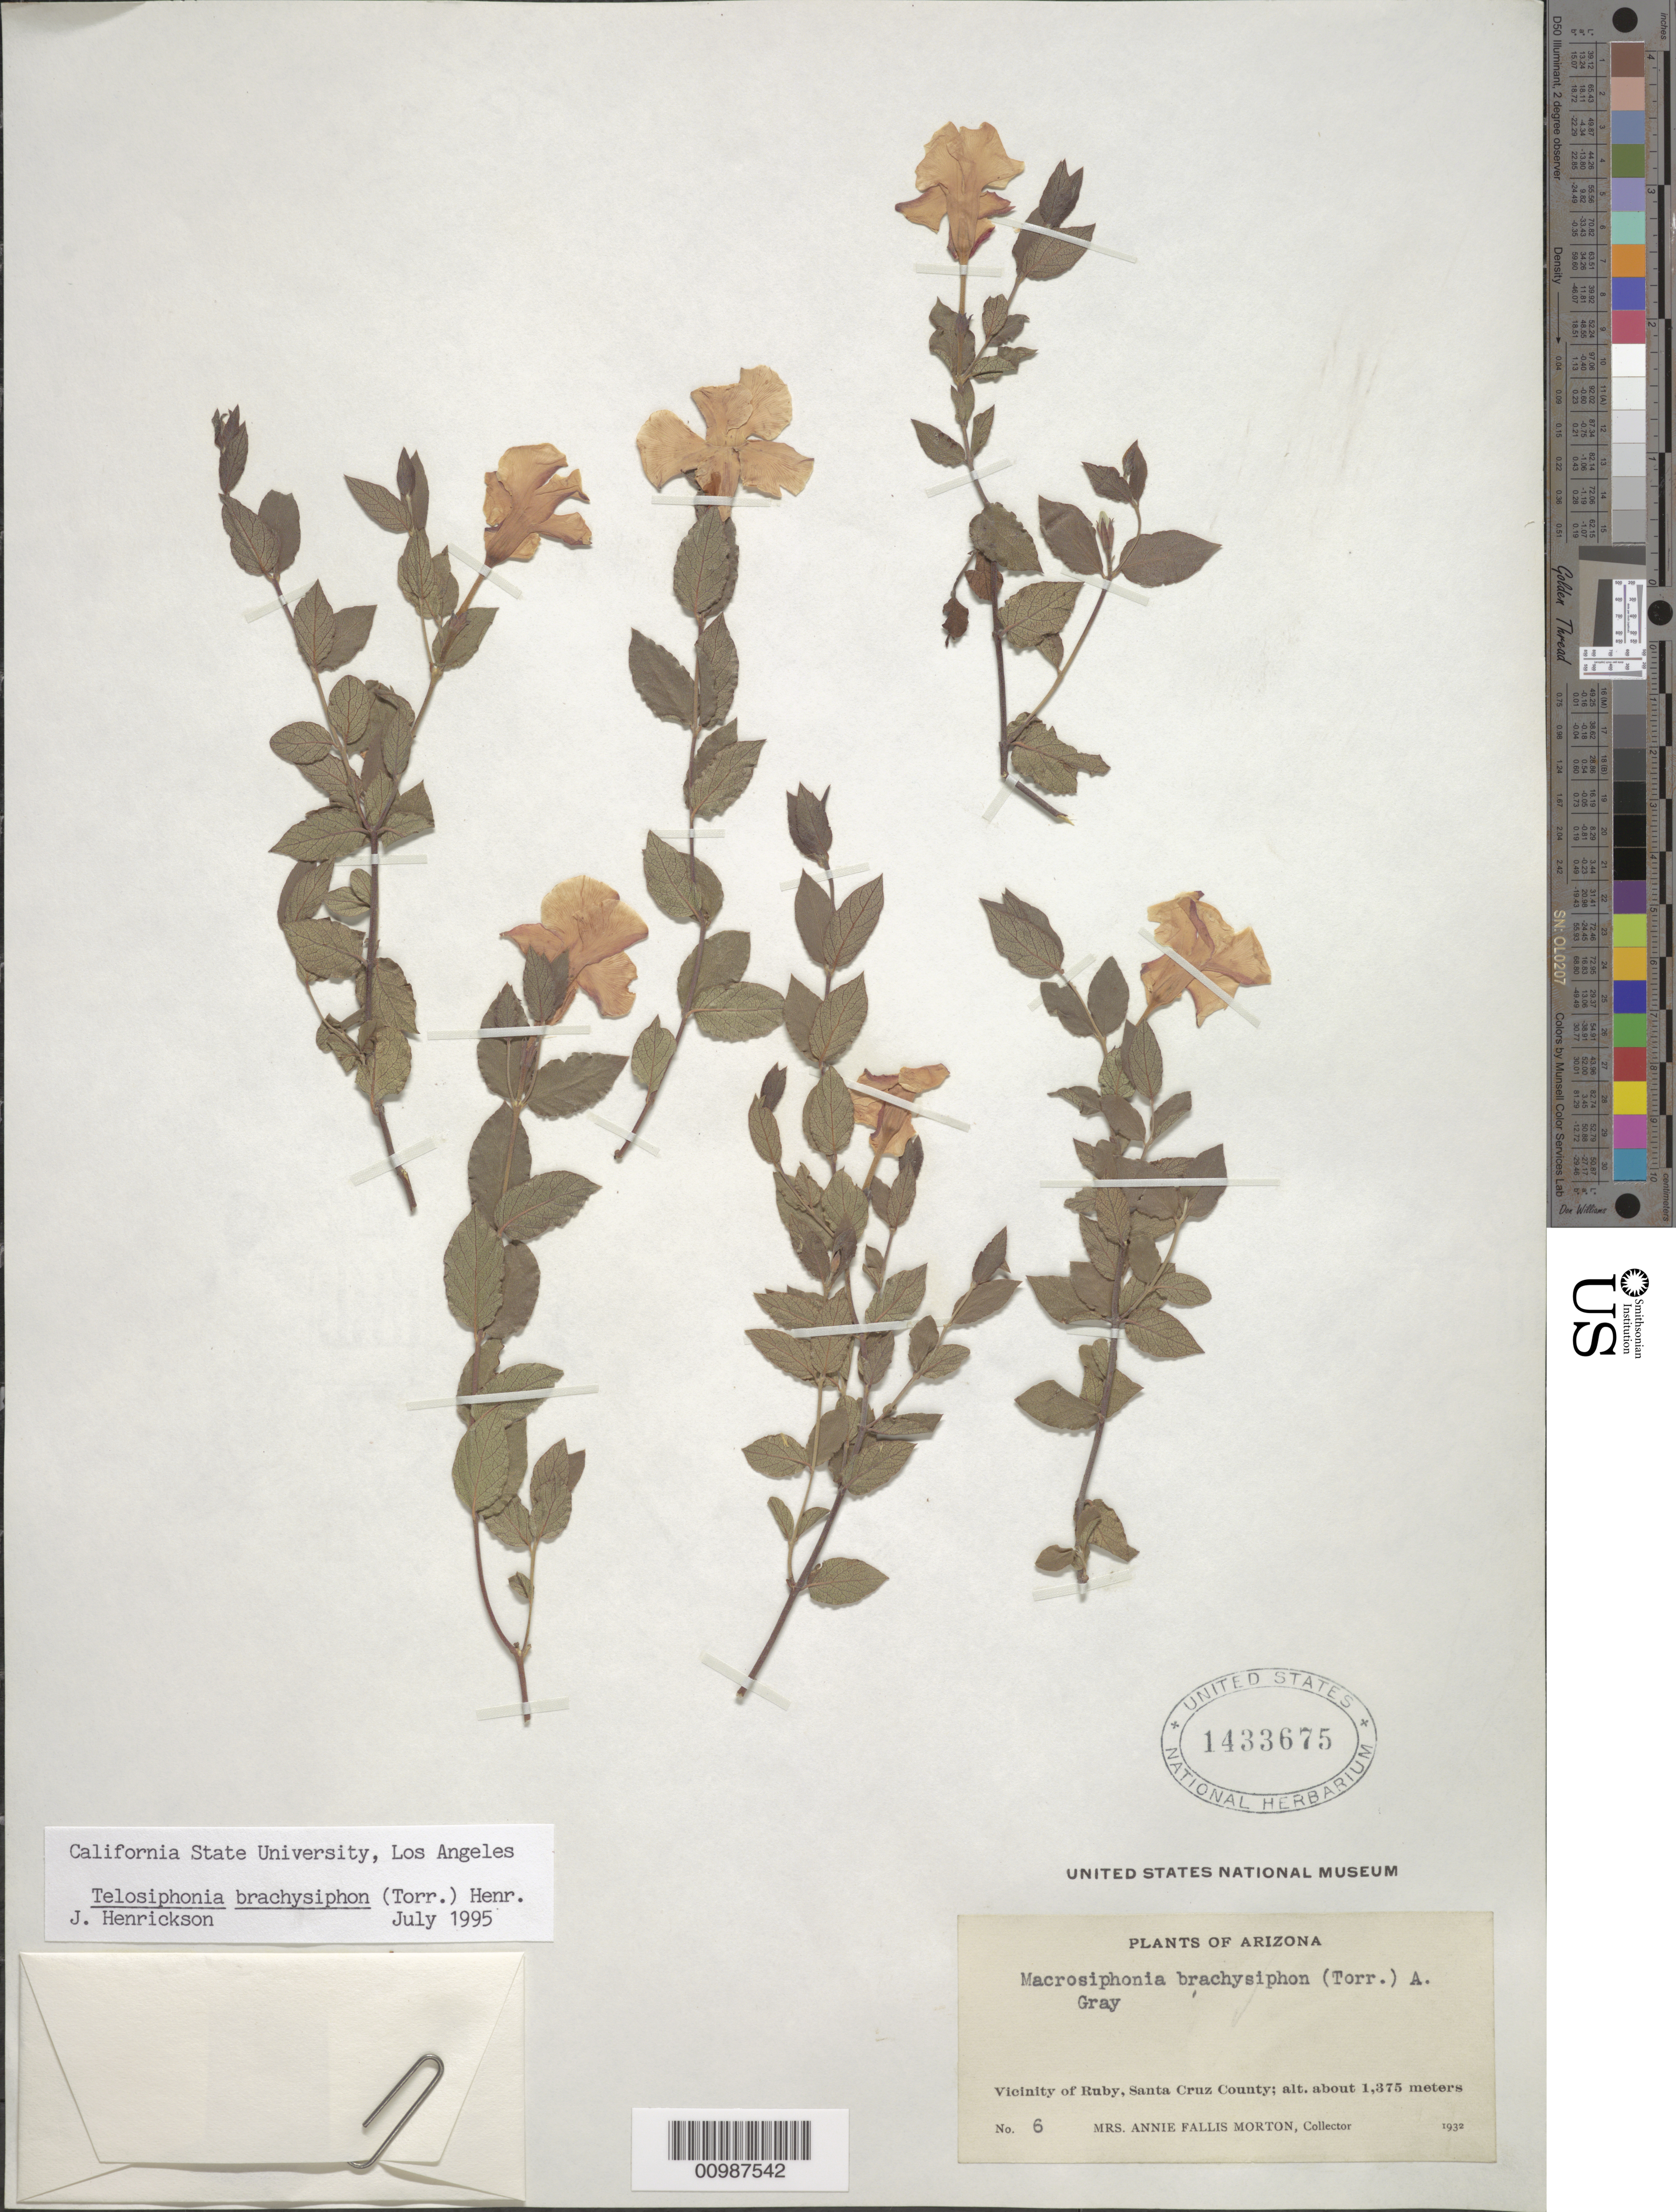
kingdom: Plantae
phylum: Tracheophyta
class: Magnoliopsida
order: Gentianales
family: Apocynaceae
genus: Macrosiphonia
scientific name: Macrosiphonia brachysiphon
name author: (Torr.) A. Gray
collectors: A. F. Morton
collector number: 6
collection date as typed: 1932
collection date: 1932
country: United States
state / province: Arizona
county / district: Santa Cruz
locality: Vicinity of Ruby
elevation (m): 1375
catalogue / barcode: US 1433675